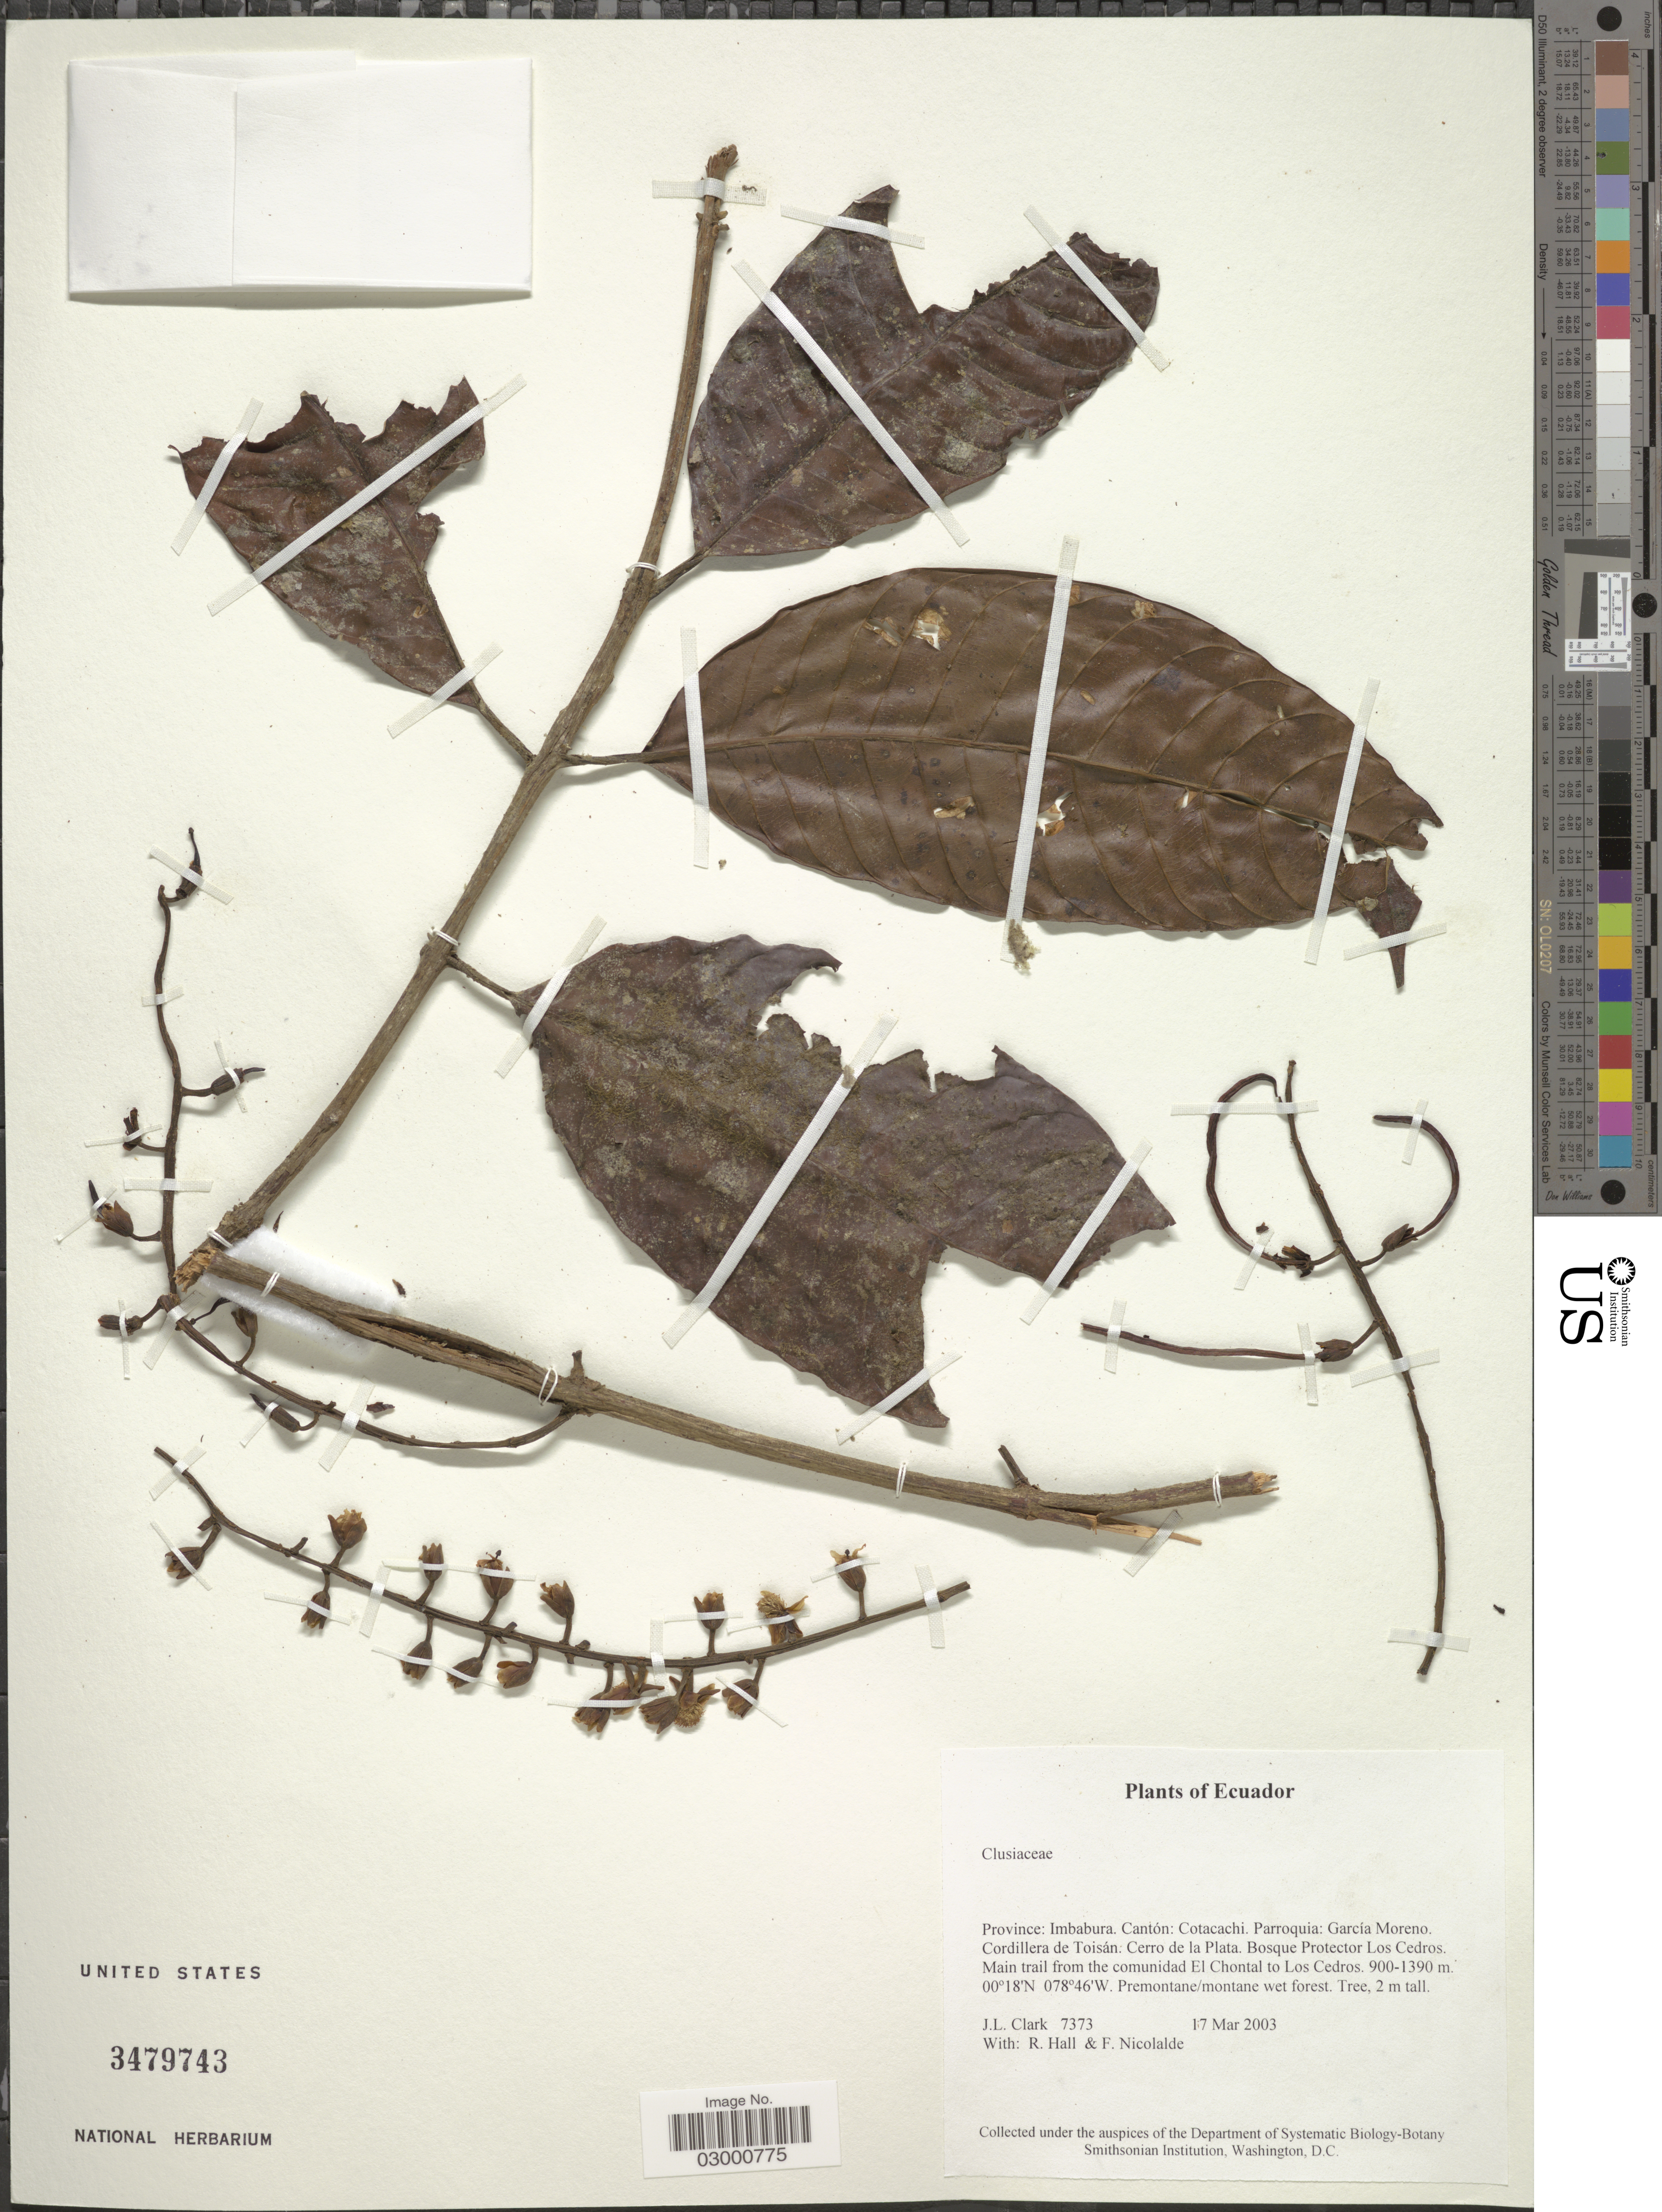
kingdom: Plantae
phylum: Tracheophyta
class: Magnoliopsida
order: Malpighiales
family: Calophyllaceae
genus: Marila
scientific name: Marila sp.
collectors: J. L. Clark, R. Hall & F. Nicolalde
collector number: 7373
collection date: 2003-03-17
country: Ecuador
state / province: Imbabura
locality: Cantón: Cotacachi. Parroquia: García Moreno. Cordillera de Toisán: Cerro de la Plata. Bosque Protector Los Cedros. Main trail from the comunidad El Chontal to Los Cedros.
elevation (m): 900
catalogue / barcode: US 3479743